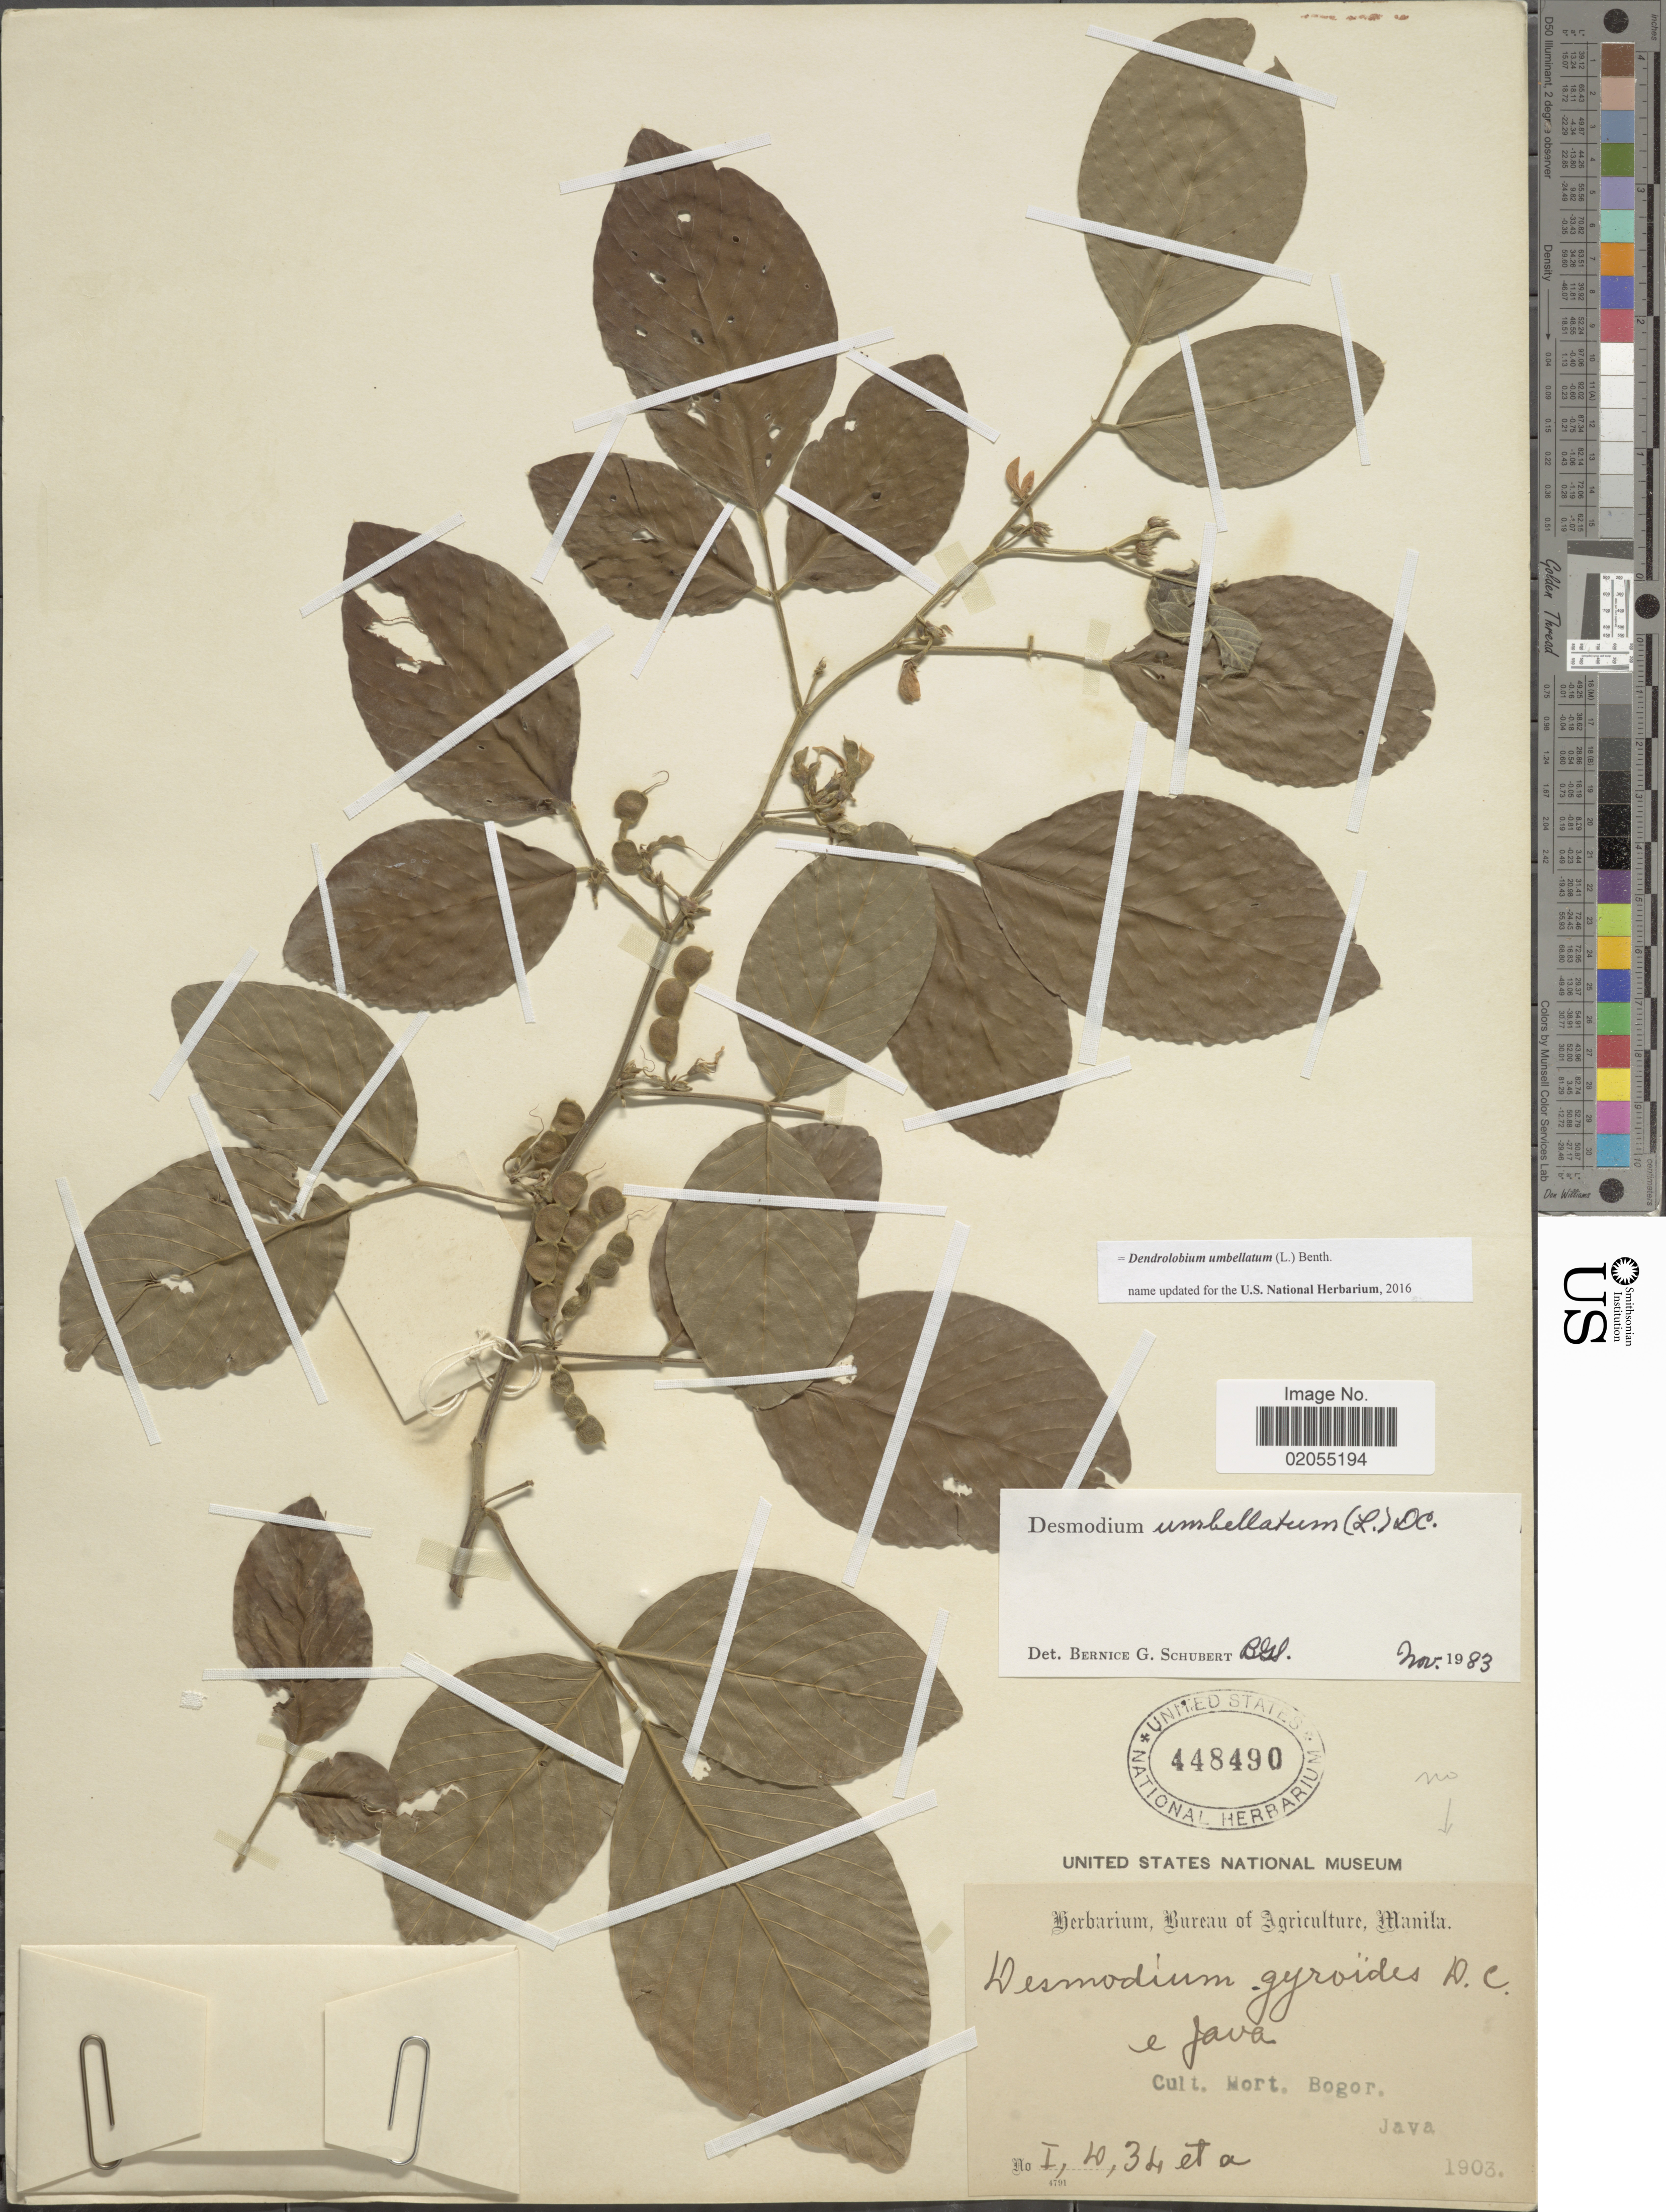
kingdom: Plantae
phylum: Tracheophyta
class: Magnoliopsida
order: Fabales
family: Fabaceae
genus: Dendrolobium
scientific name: Dendrolobium umbellatum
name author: (L.) Benth.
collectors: ex Herb. Bur. Agric. Manila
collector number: ID34*?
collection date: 1903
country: Indonesia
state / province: Java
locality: Hort. Bogor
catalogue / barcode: US 448490